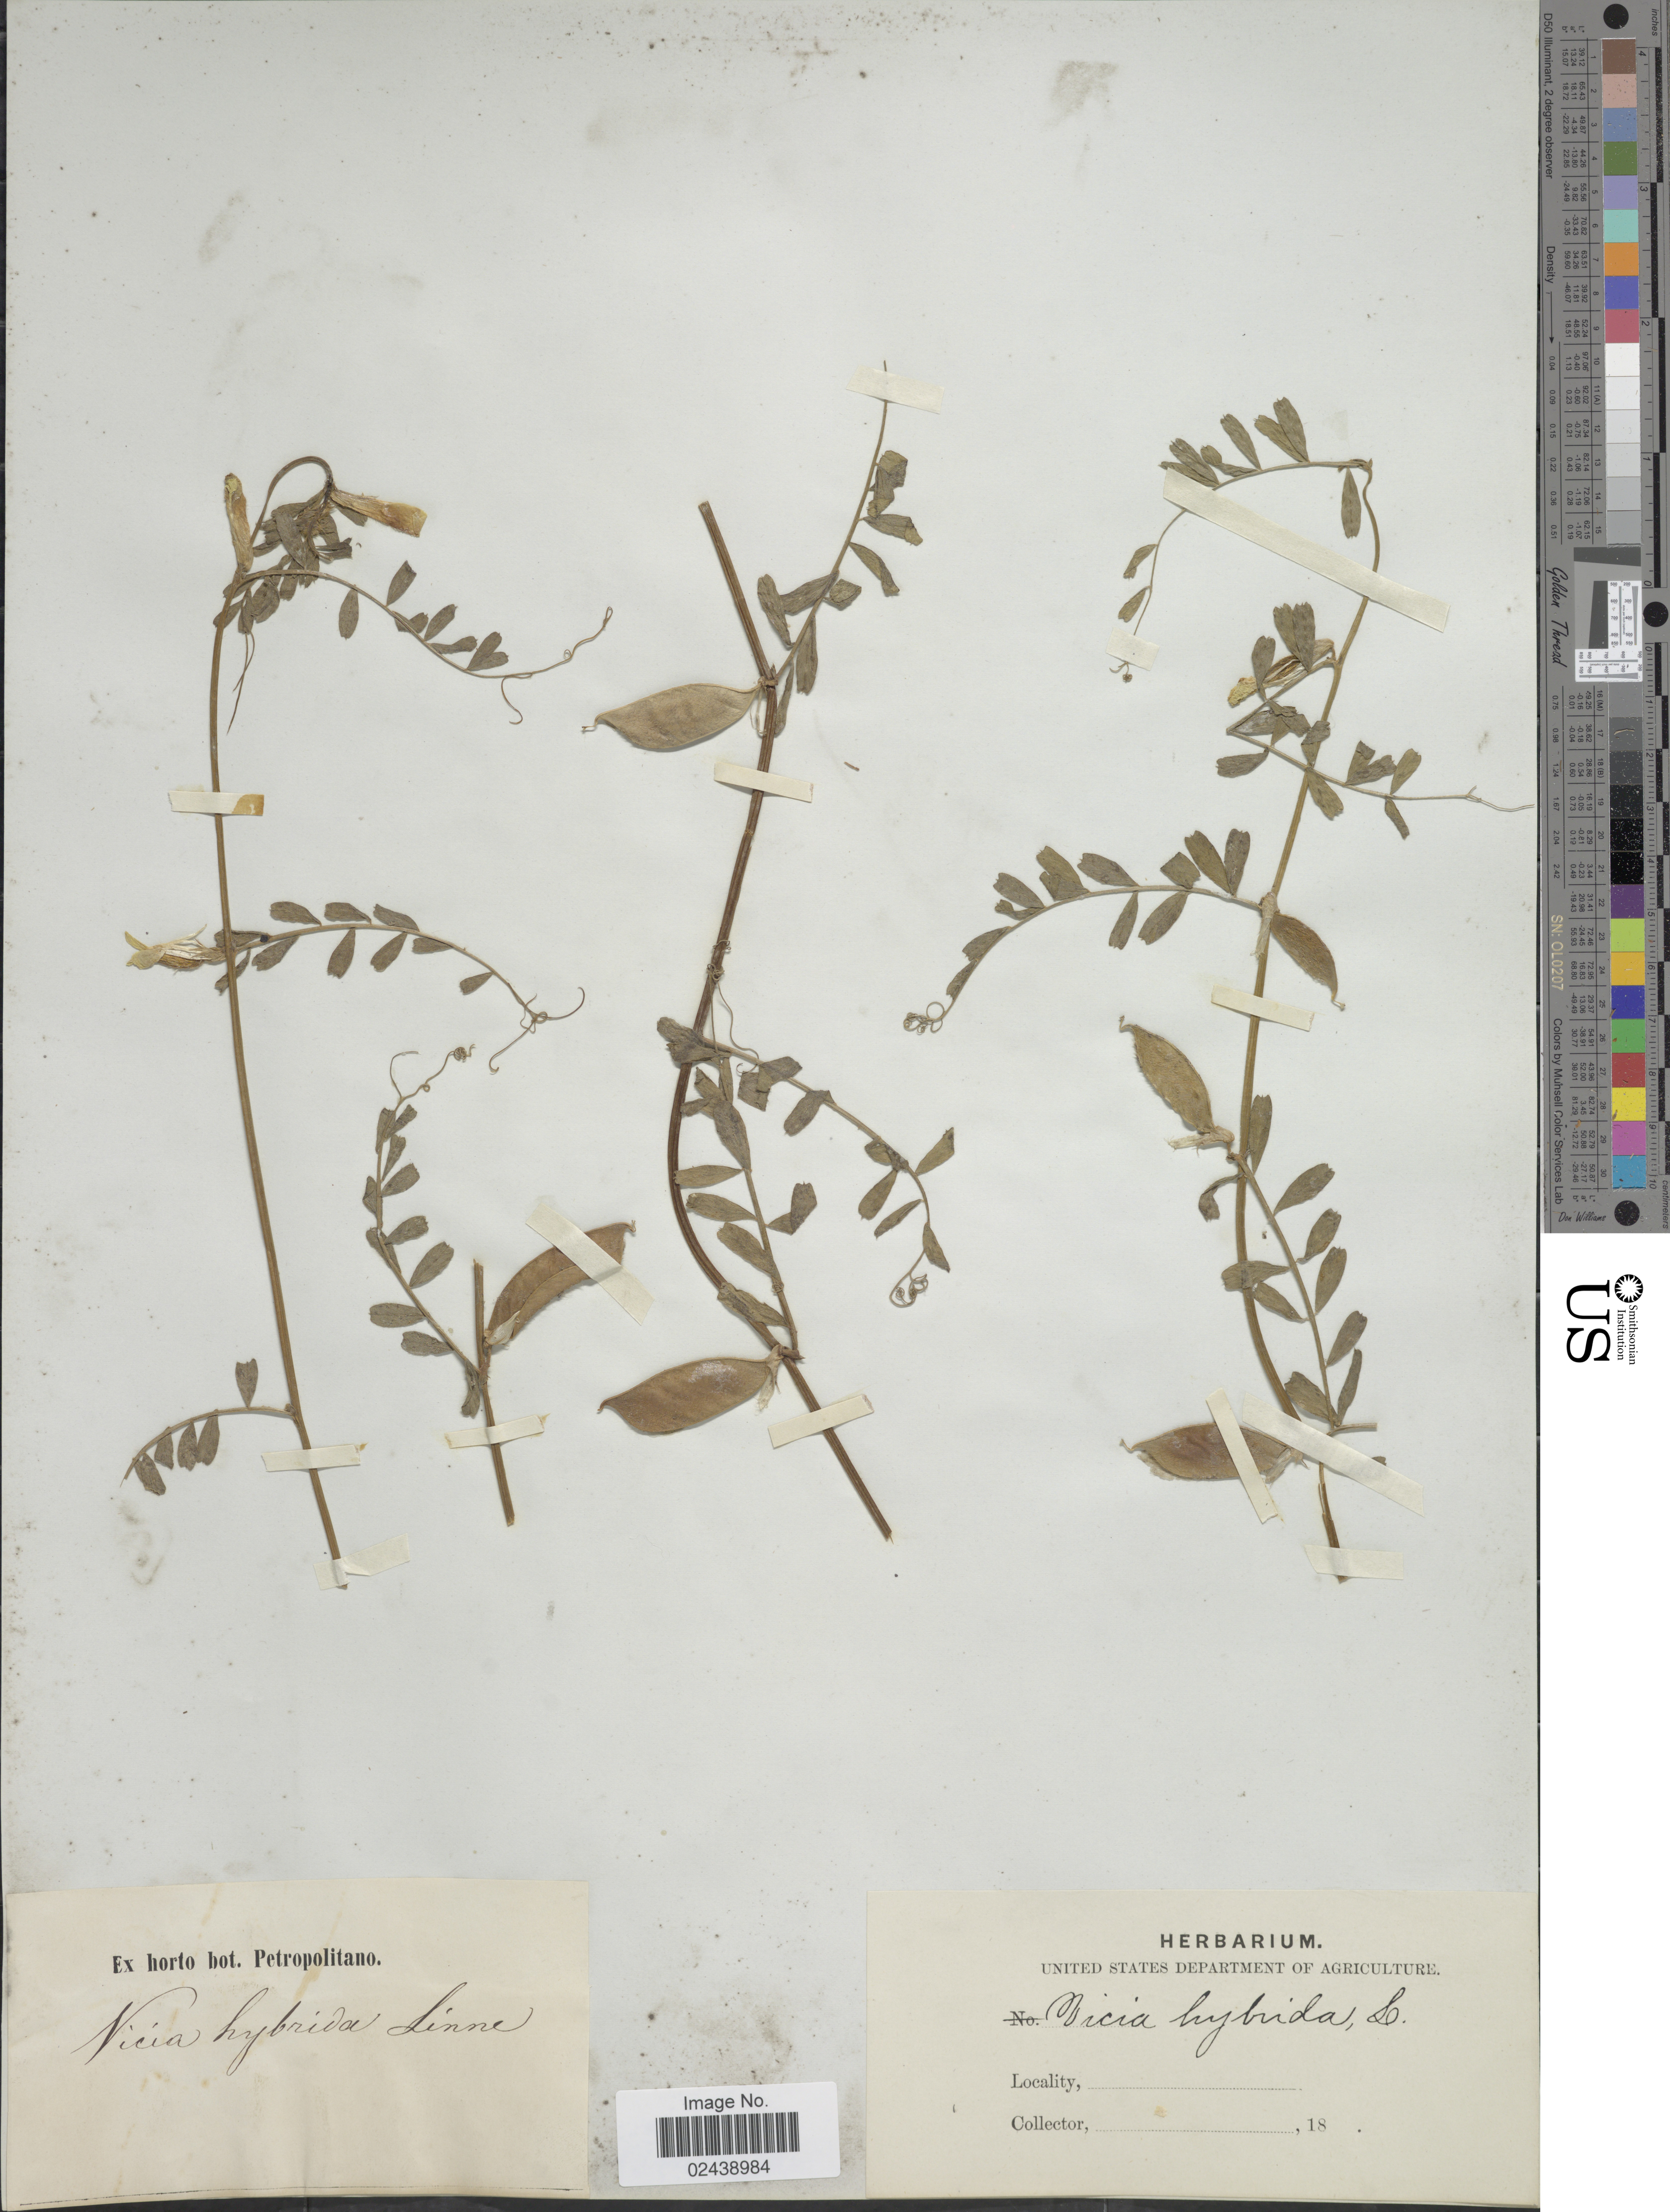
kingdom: Plantae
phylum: Tracheophyta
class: Magnoliopsida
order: Fabales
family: Fabaceae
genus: Vicia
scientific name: Vicia hybrida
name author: L.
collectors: ex Horto Bot. Petropolitano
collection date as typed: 18